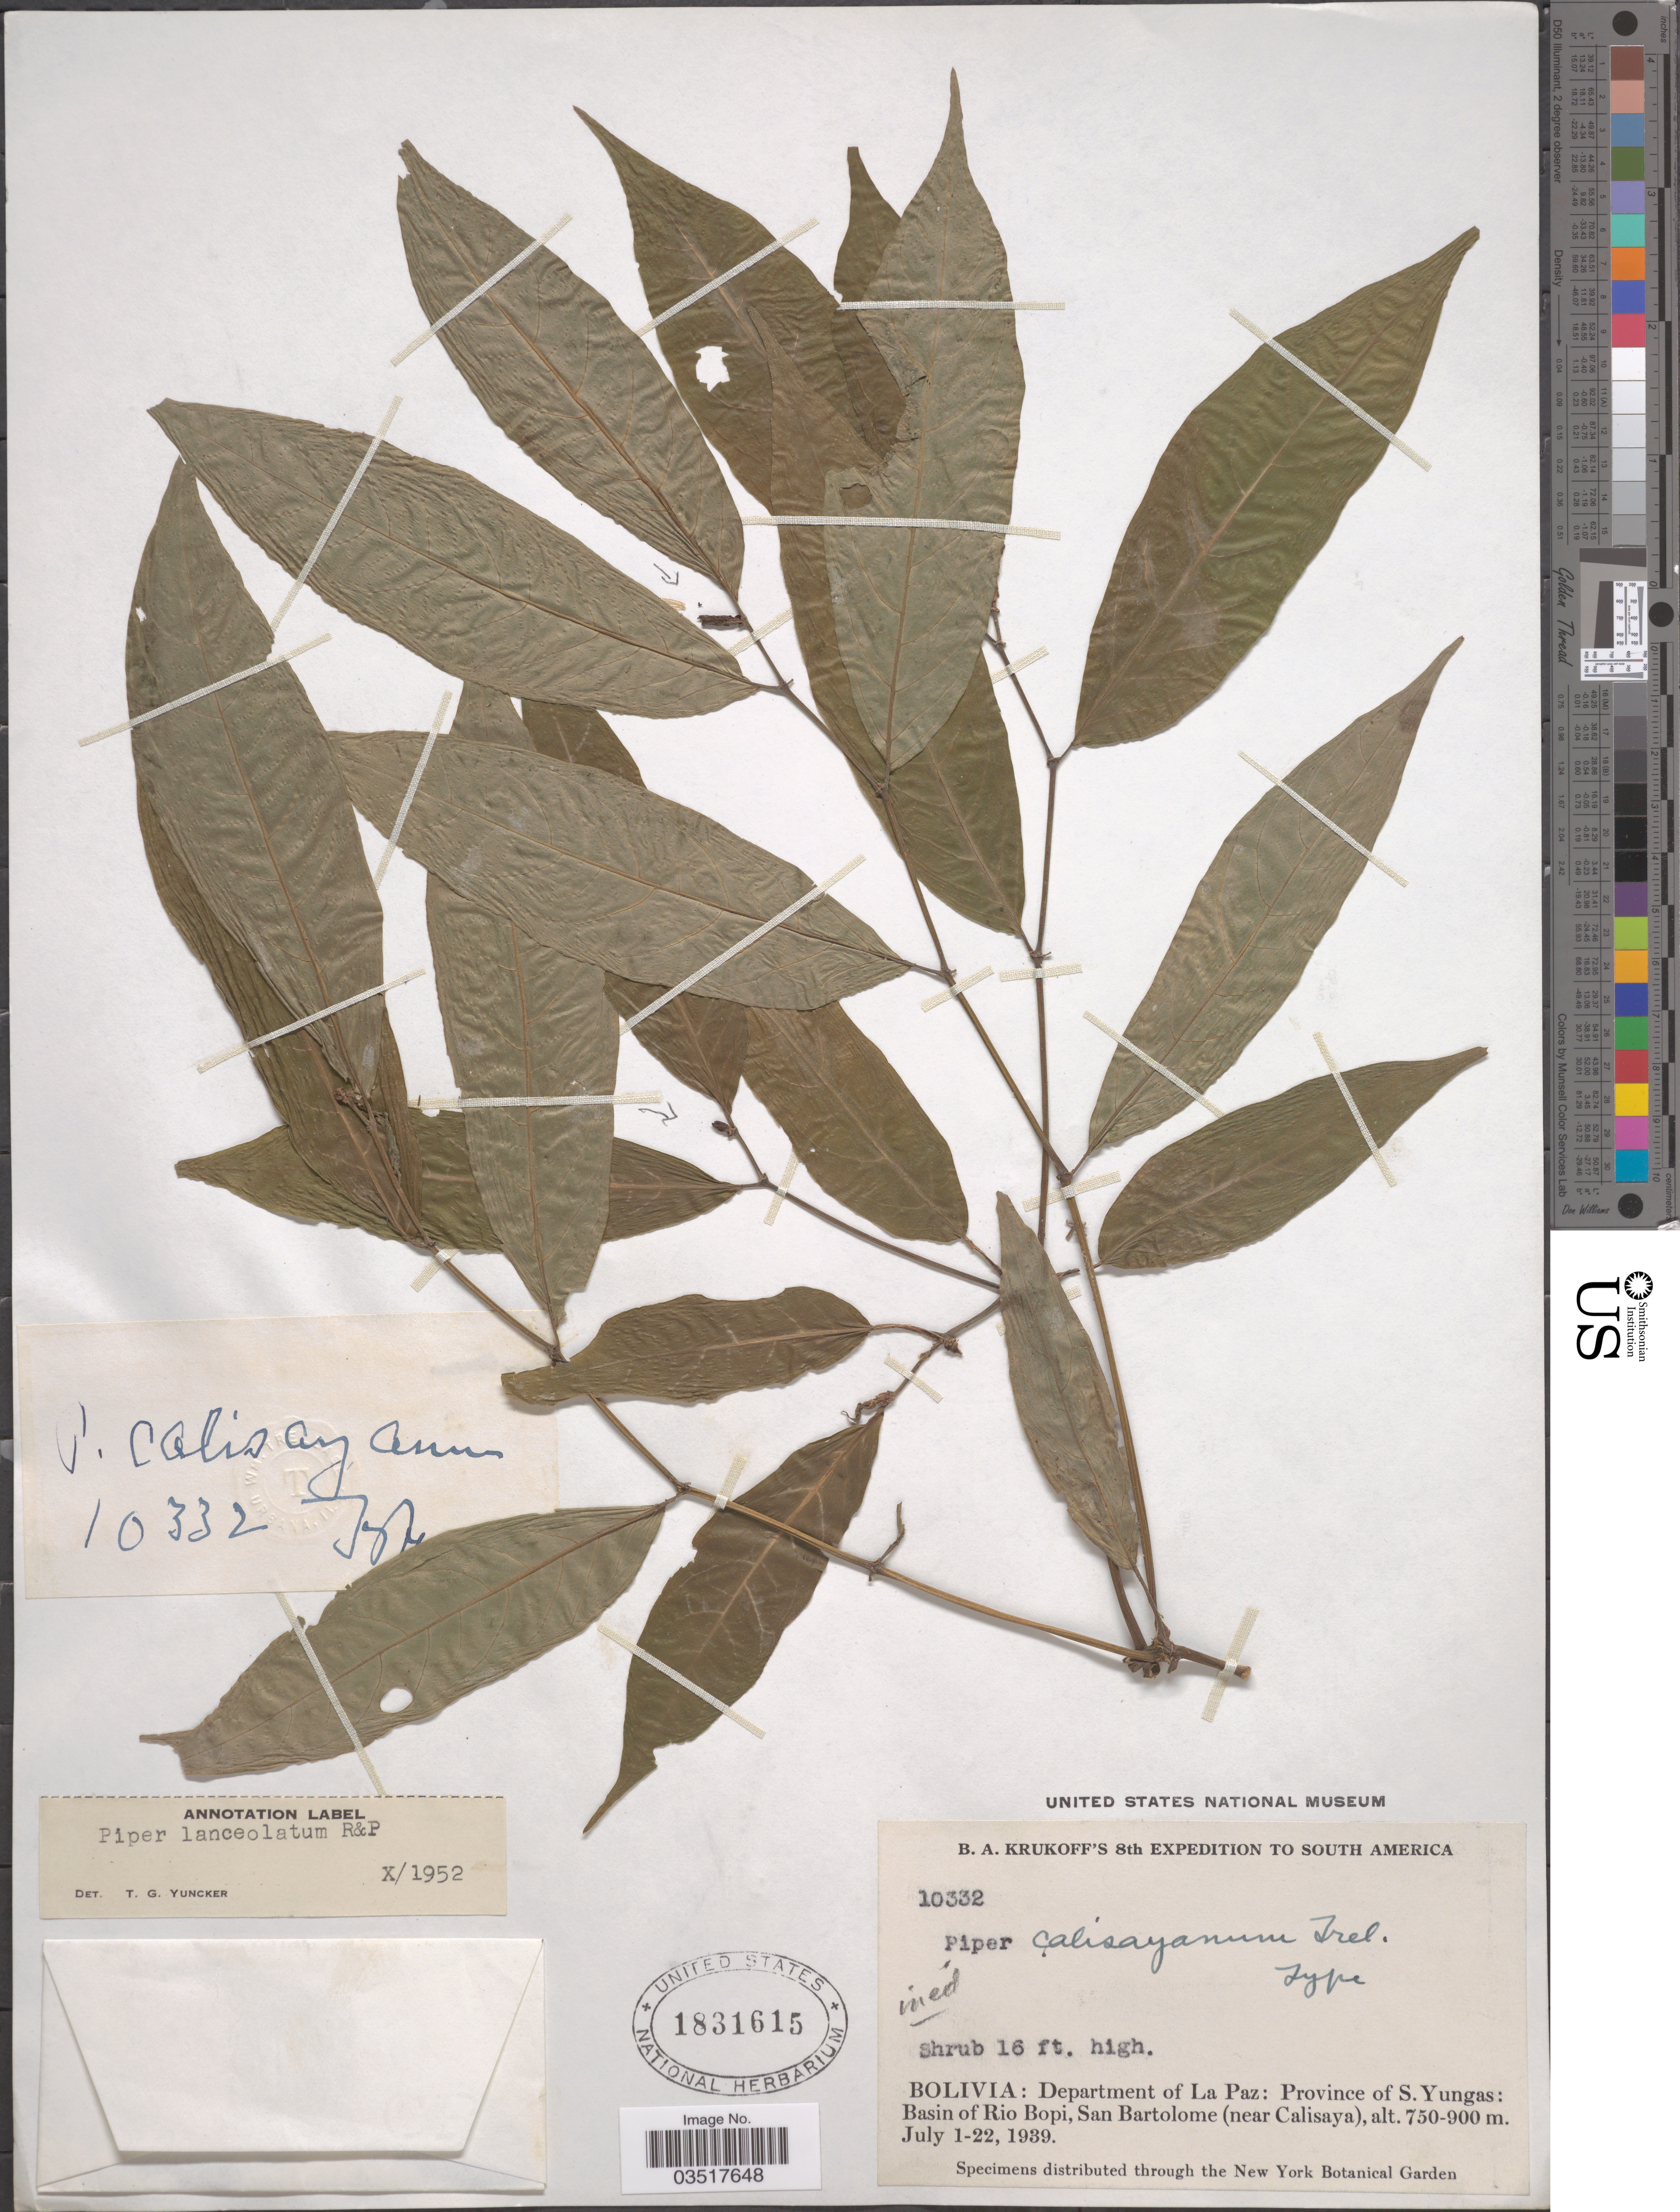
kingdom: Plantae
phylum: Tracheophyta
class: Magnoliopsida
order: Piperales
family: Piperaceae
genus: Piper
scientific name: Piper lanceolatum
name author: Ruiz & Pav.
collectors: B. A. Krukoff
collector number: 10332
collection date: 1939-07-01/1939-07-22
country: Bolivia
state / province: La Paz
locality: Department of La Paz: Province of S. Yungas: Basin of Rio Bopi, San Bartolome (near Calisaya).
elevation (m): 750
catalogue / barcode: US 1831615